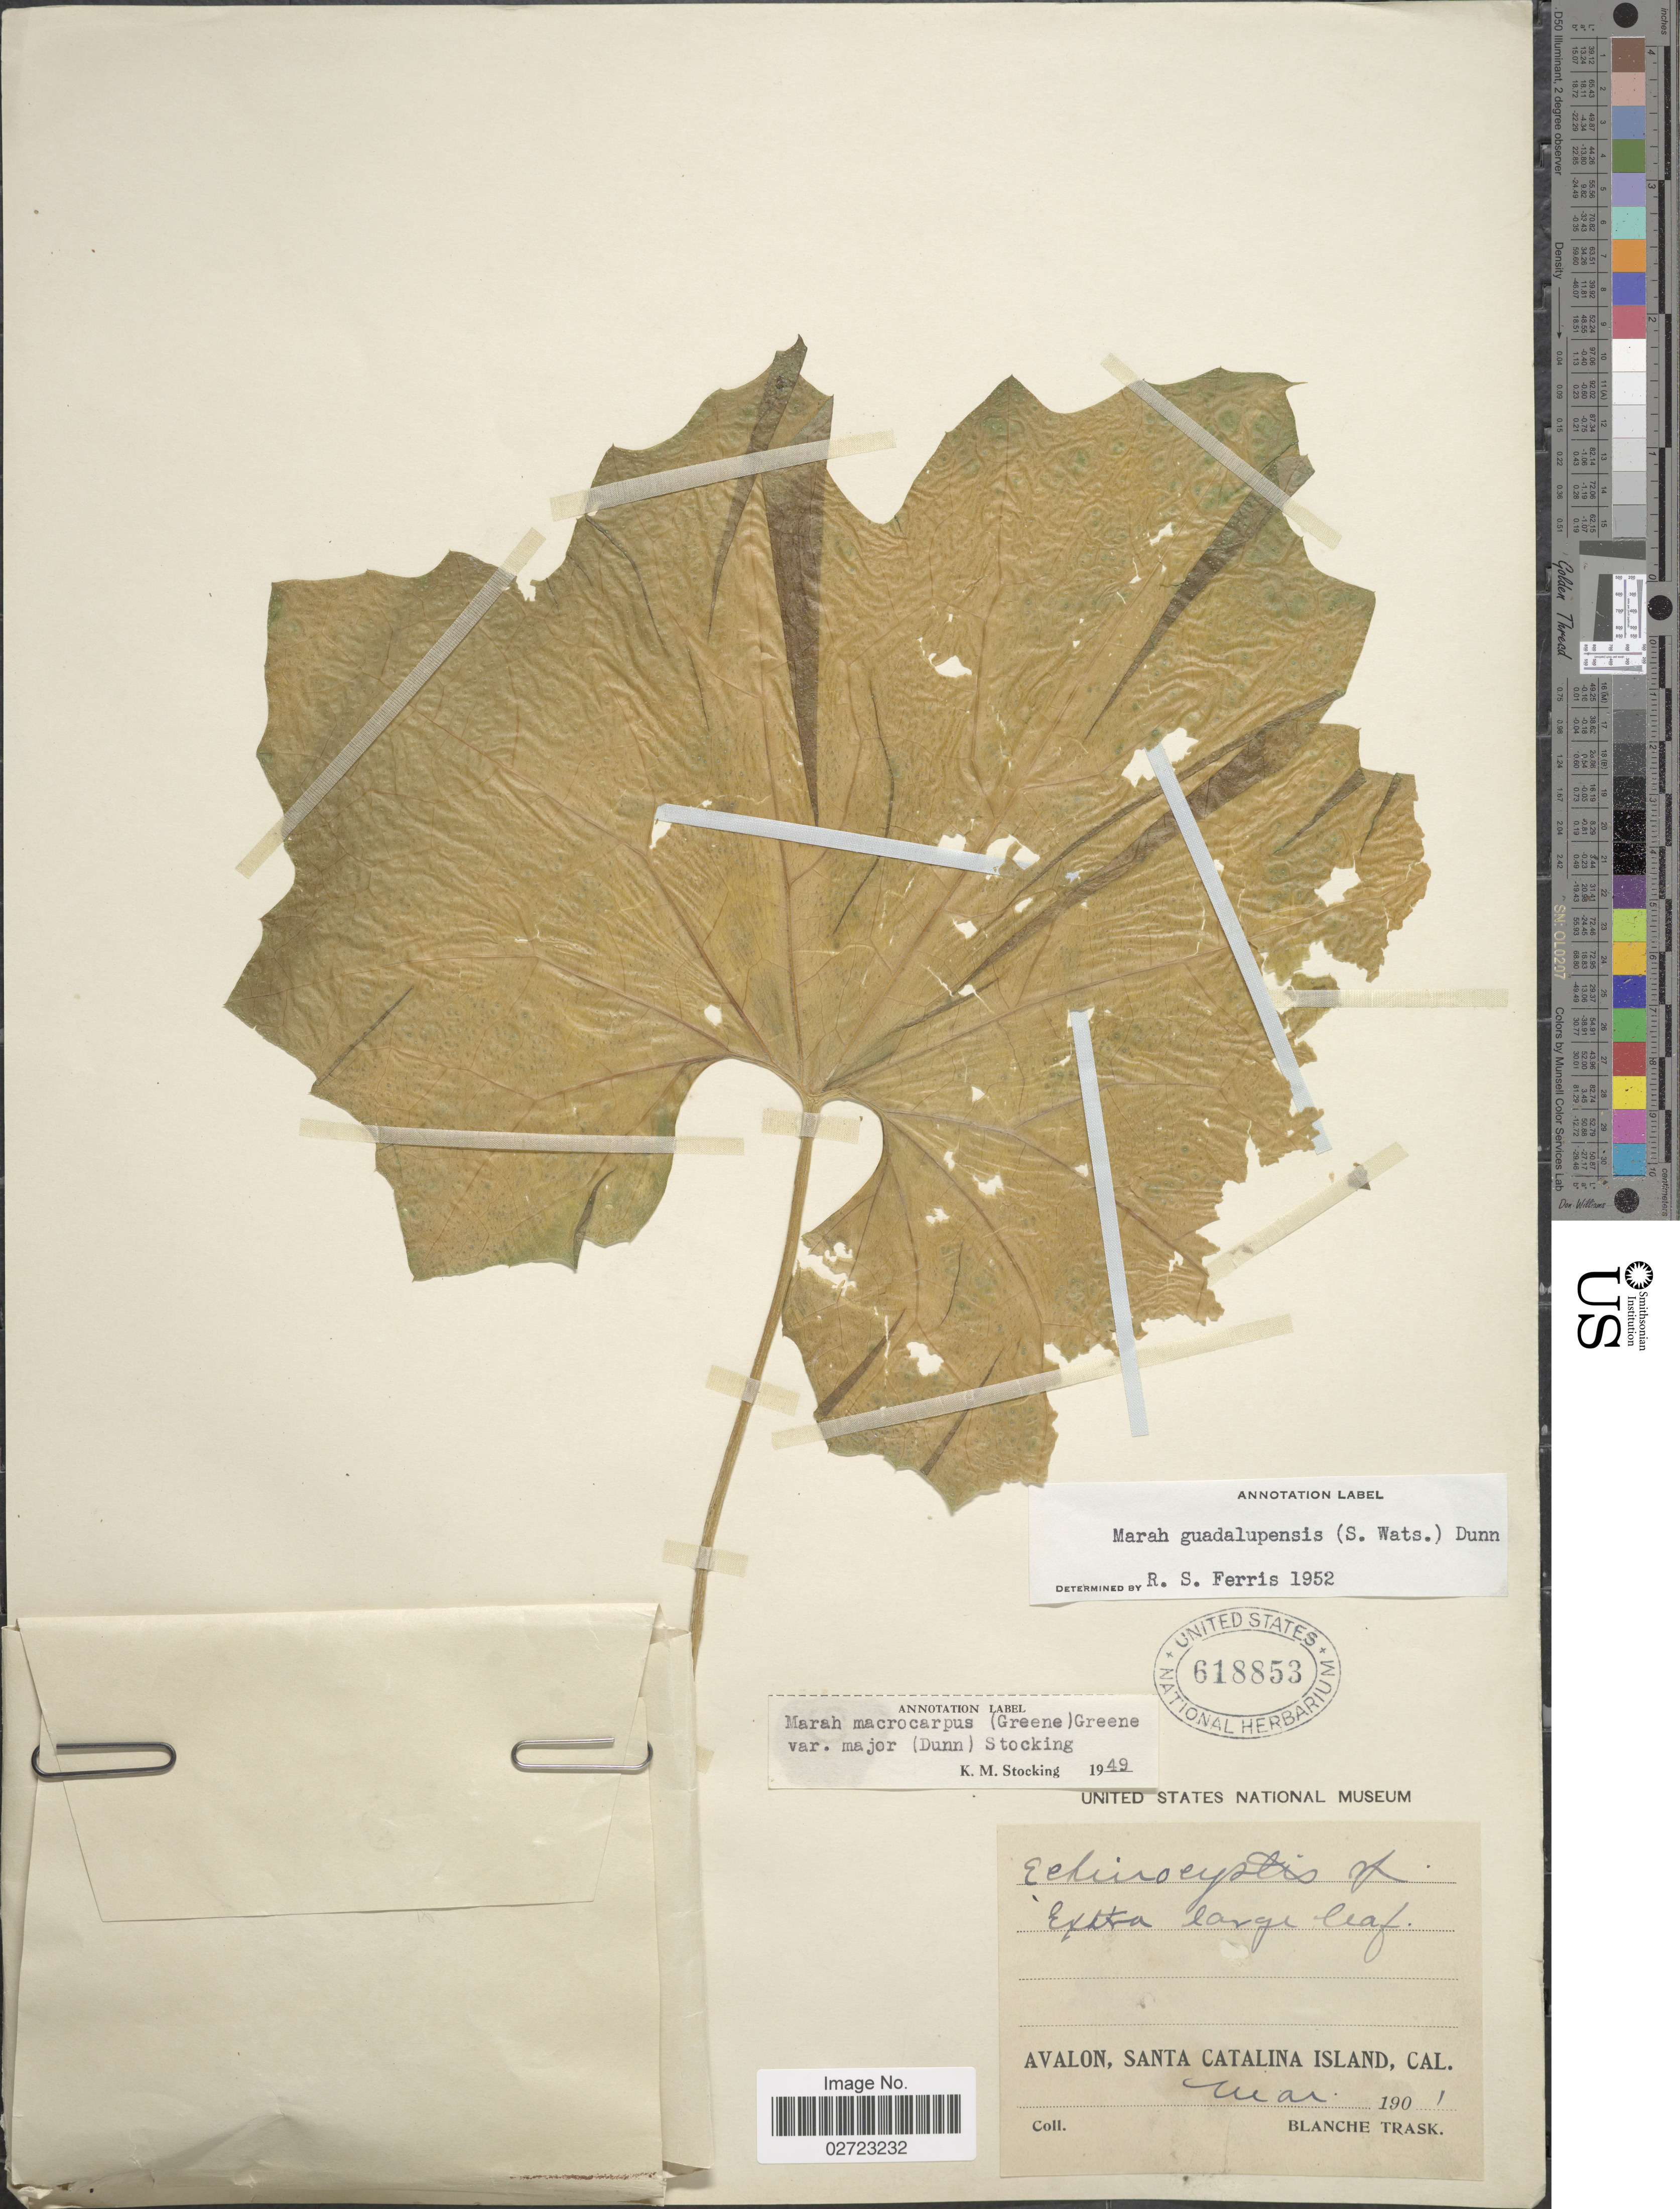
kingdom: Plantae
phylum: Tracheophyta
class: Magnoliopsida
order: Cucurbitales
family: Cucurbitaceae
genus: Marah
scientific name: Marah guadalupensis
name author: (S. Watson) Greene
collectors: B. Trask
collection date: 1901-05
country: United States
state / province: California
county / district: Los Angeles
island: Santa Catalina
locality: Avalon, Santa Catalina Island.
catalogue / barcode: US 618853